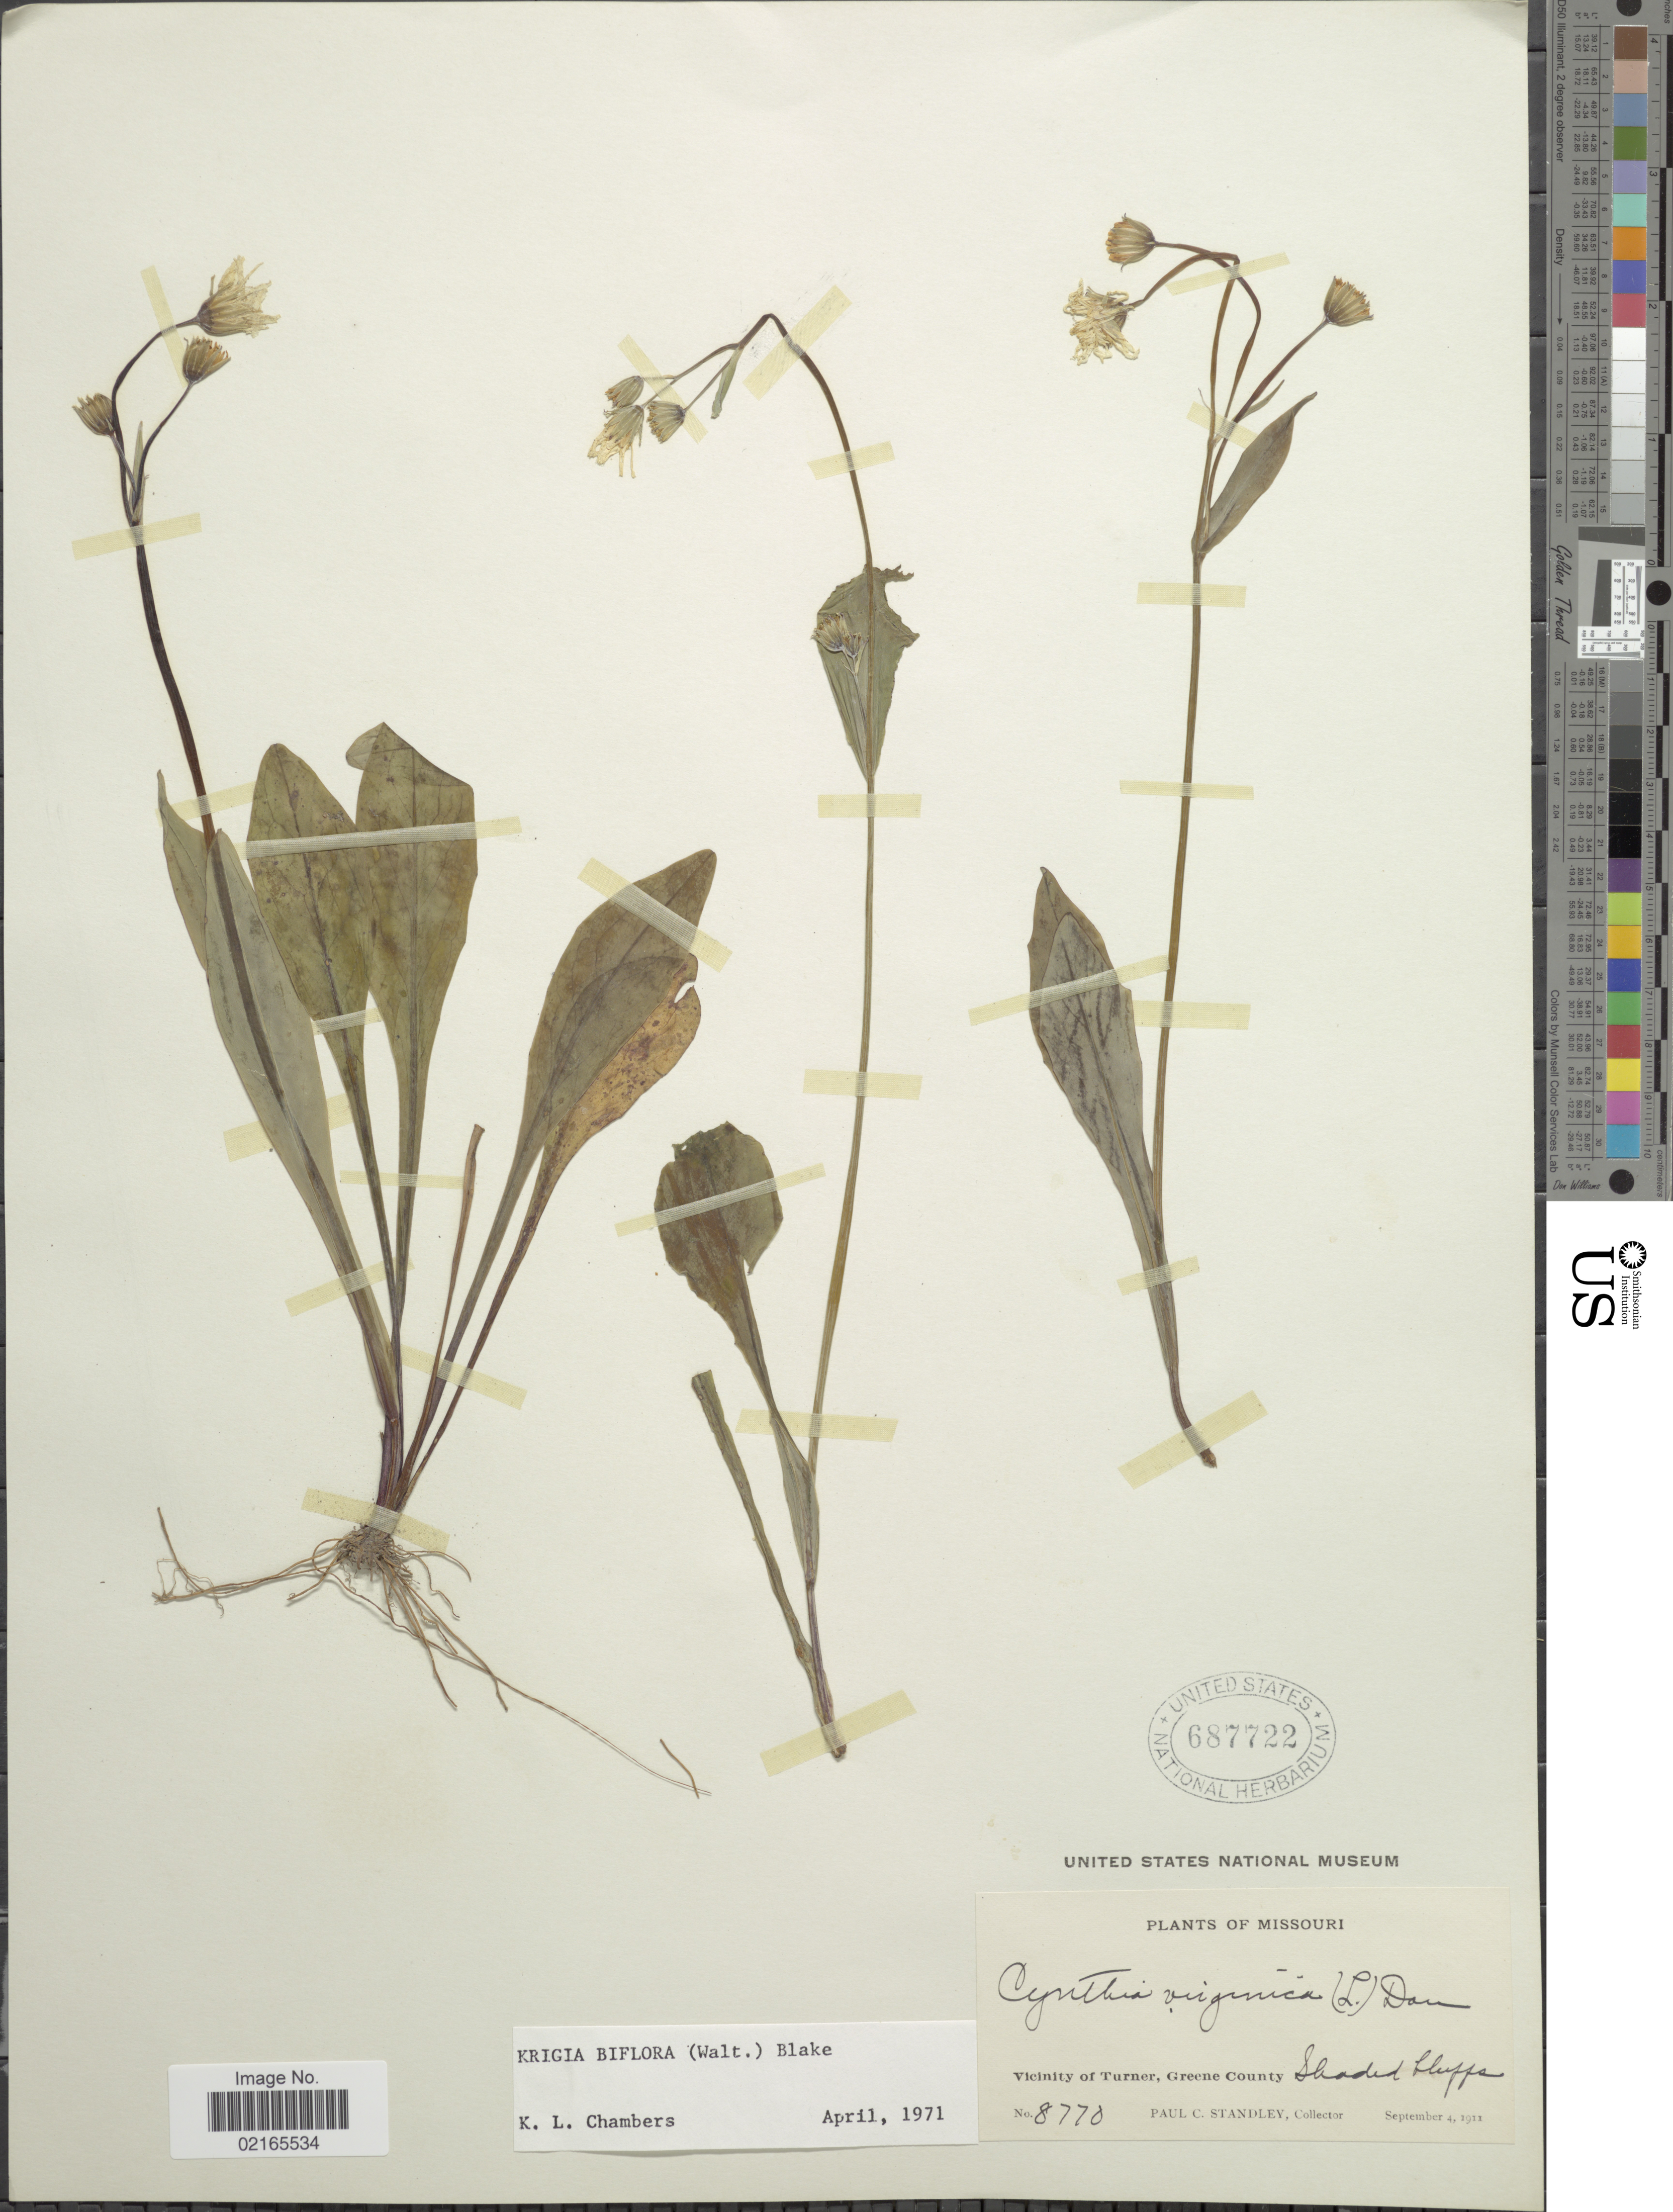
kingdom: Plantae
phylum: Tracheophyta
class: Magnoliopsida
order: Asterales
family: Asteraceae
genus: Krigia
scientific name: Krigia biflora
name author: (Walter) S.F. Blake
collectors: P. C. Standley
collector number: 8770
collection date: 1911-09-04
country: United States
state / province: Missouri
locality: Vicinity of Turner, Greene County, Shaded bluffs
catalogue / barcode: US 687722